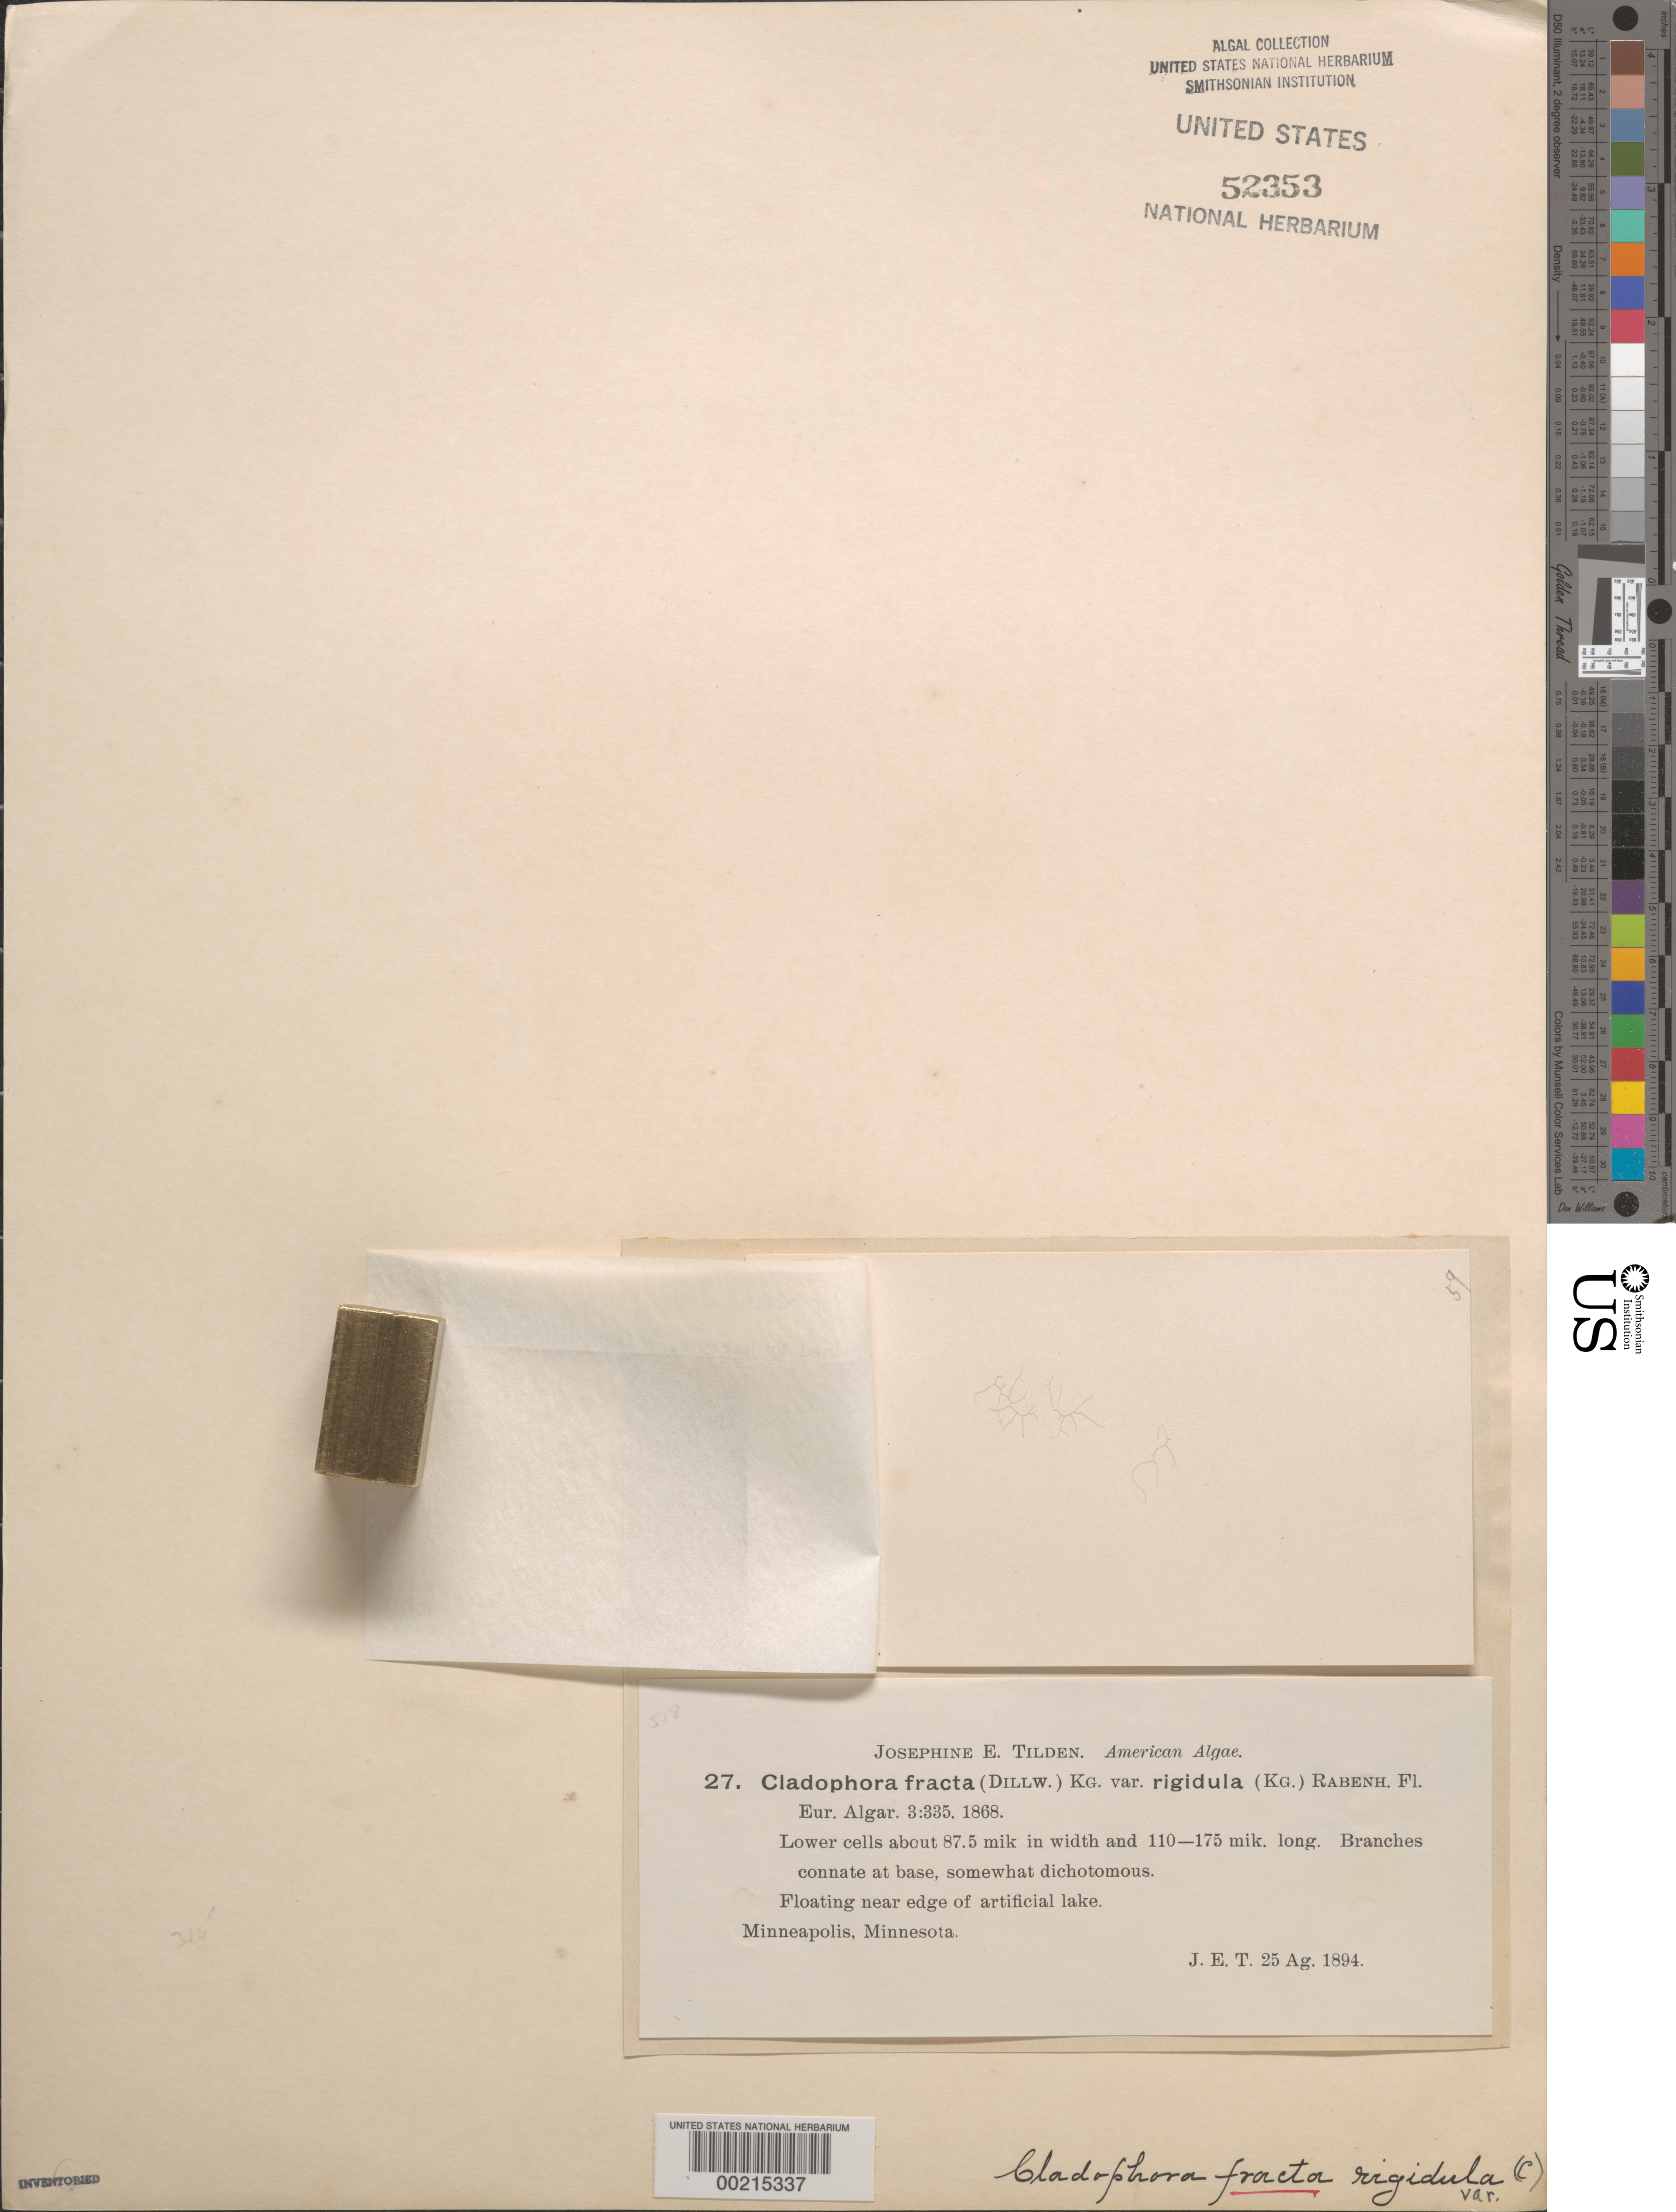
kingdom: Plantae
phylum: Chlorophyta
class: Ulvophyceae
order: Cladophorales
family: Cladophoraceae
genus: Cladophora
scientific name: Cladophora fracta var. rigidula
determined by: Phinney, H. K.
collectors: J. E. Tilden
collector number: JET 27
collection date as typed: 25 Aug 1894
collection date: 1894-08-25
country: United States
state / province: Minnesota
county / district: Hennepin County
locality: Minneapolis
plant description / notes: Tilden, American Algae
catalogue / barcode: US 52353